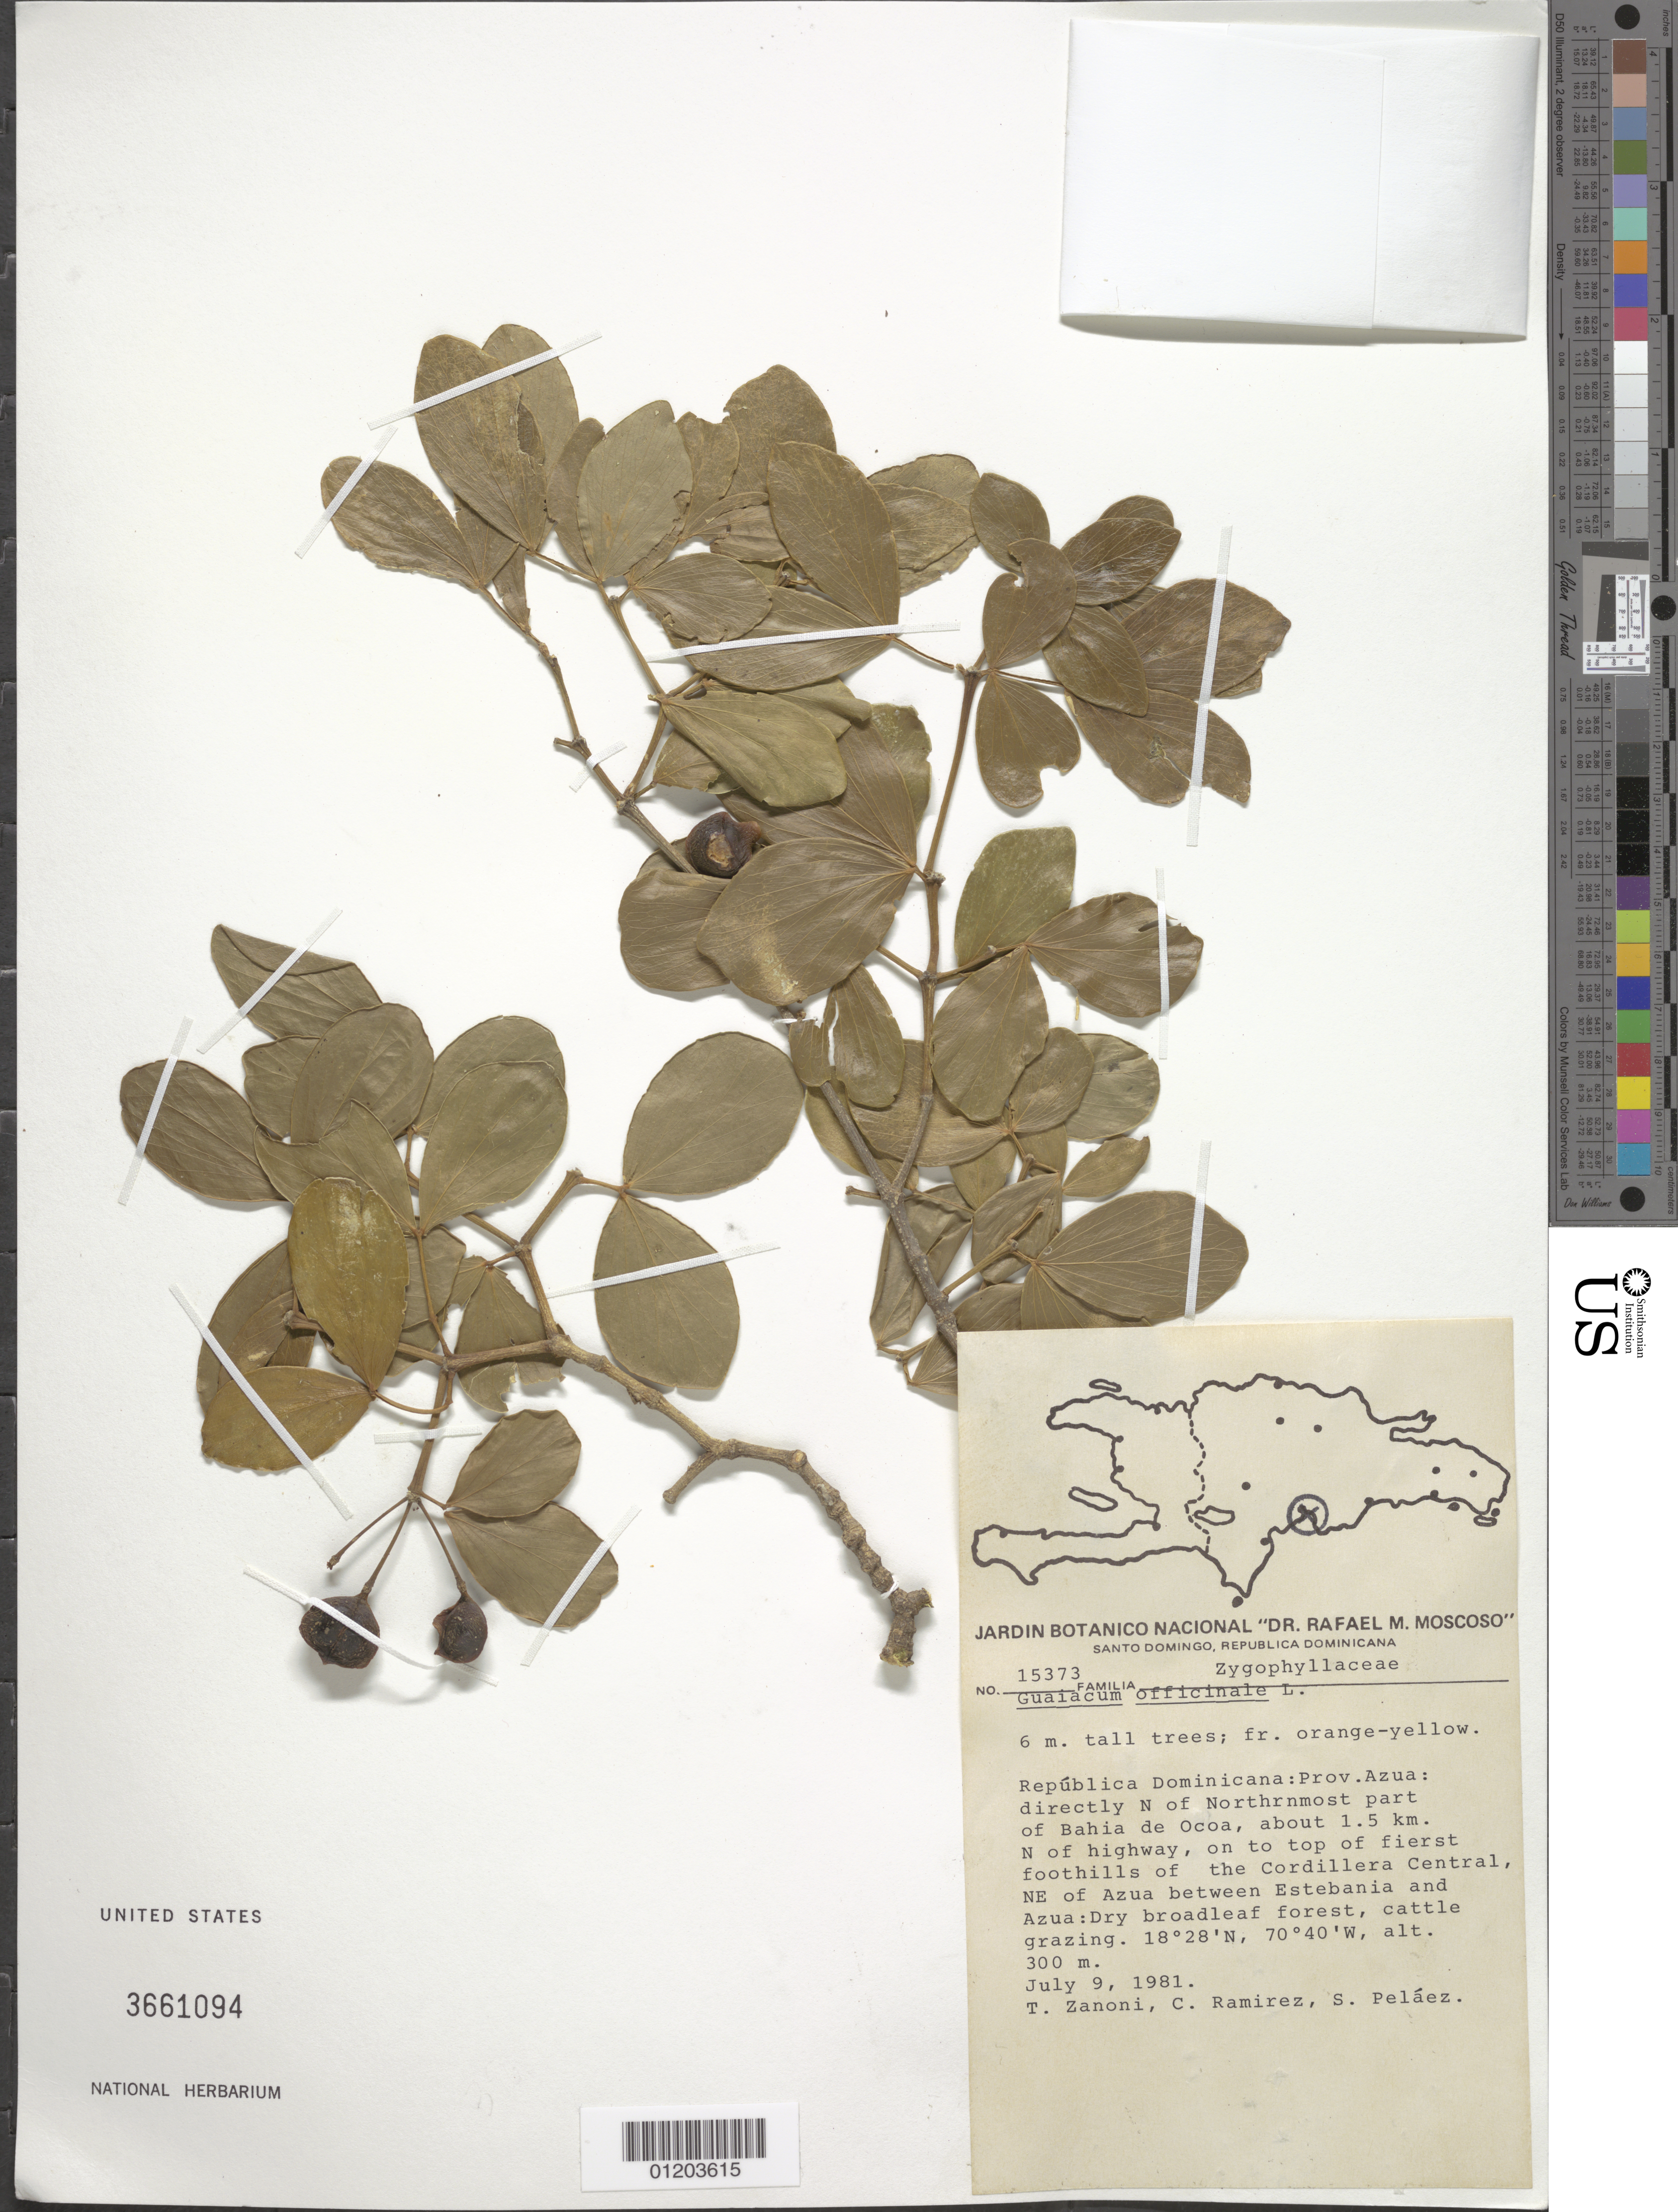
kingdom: Plantae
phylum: Tracheophyta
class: Magnoliopsida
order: Zygophyllales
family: Zygophyllaceae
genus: Guaiacum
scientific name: Guaiacum officinale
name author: L.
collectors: T. A. Zanoni, M. Mejia & C. Ramirez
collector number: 15373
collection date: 1981-07-08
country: Dominican Republic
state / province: Azua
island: Hispaniola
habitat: Dry broadleaf forest, cattle grazing.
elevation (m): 300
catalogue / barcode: US 3661094